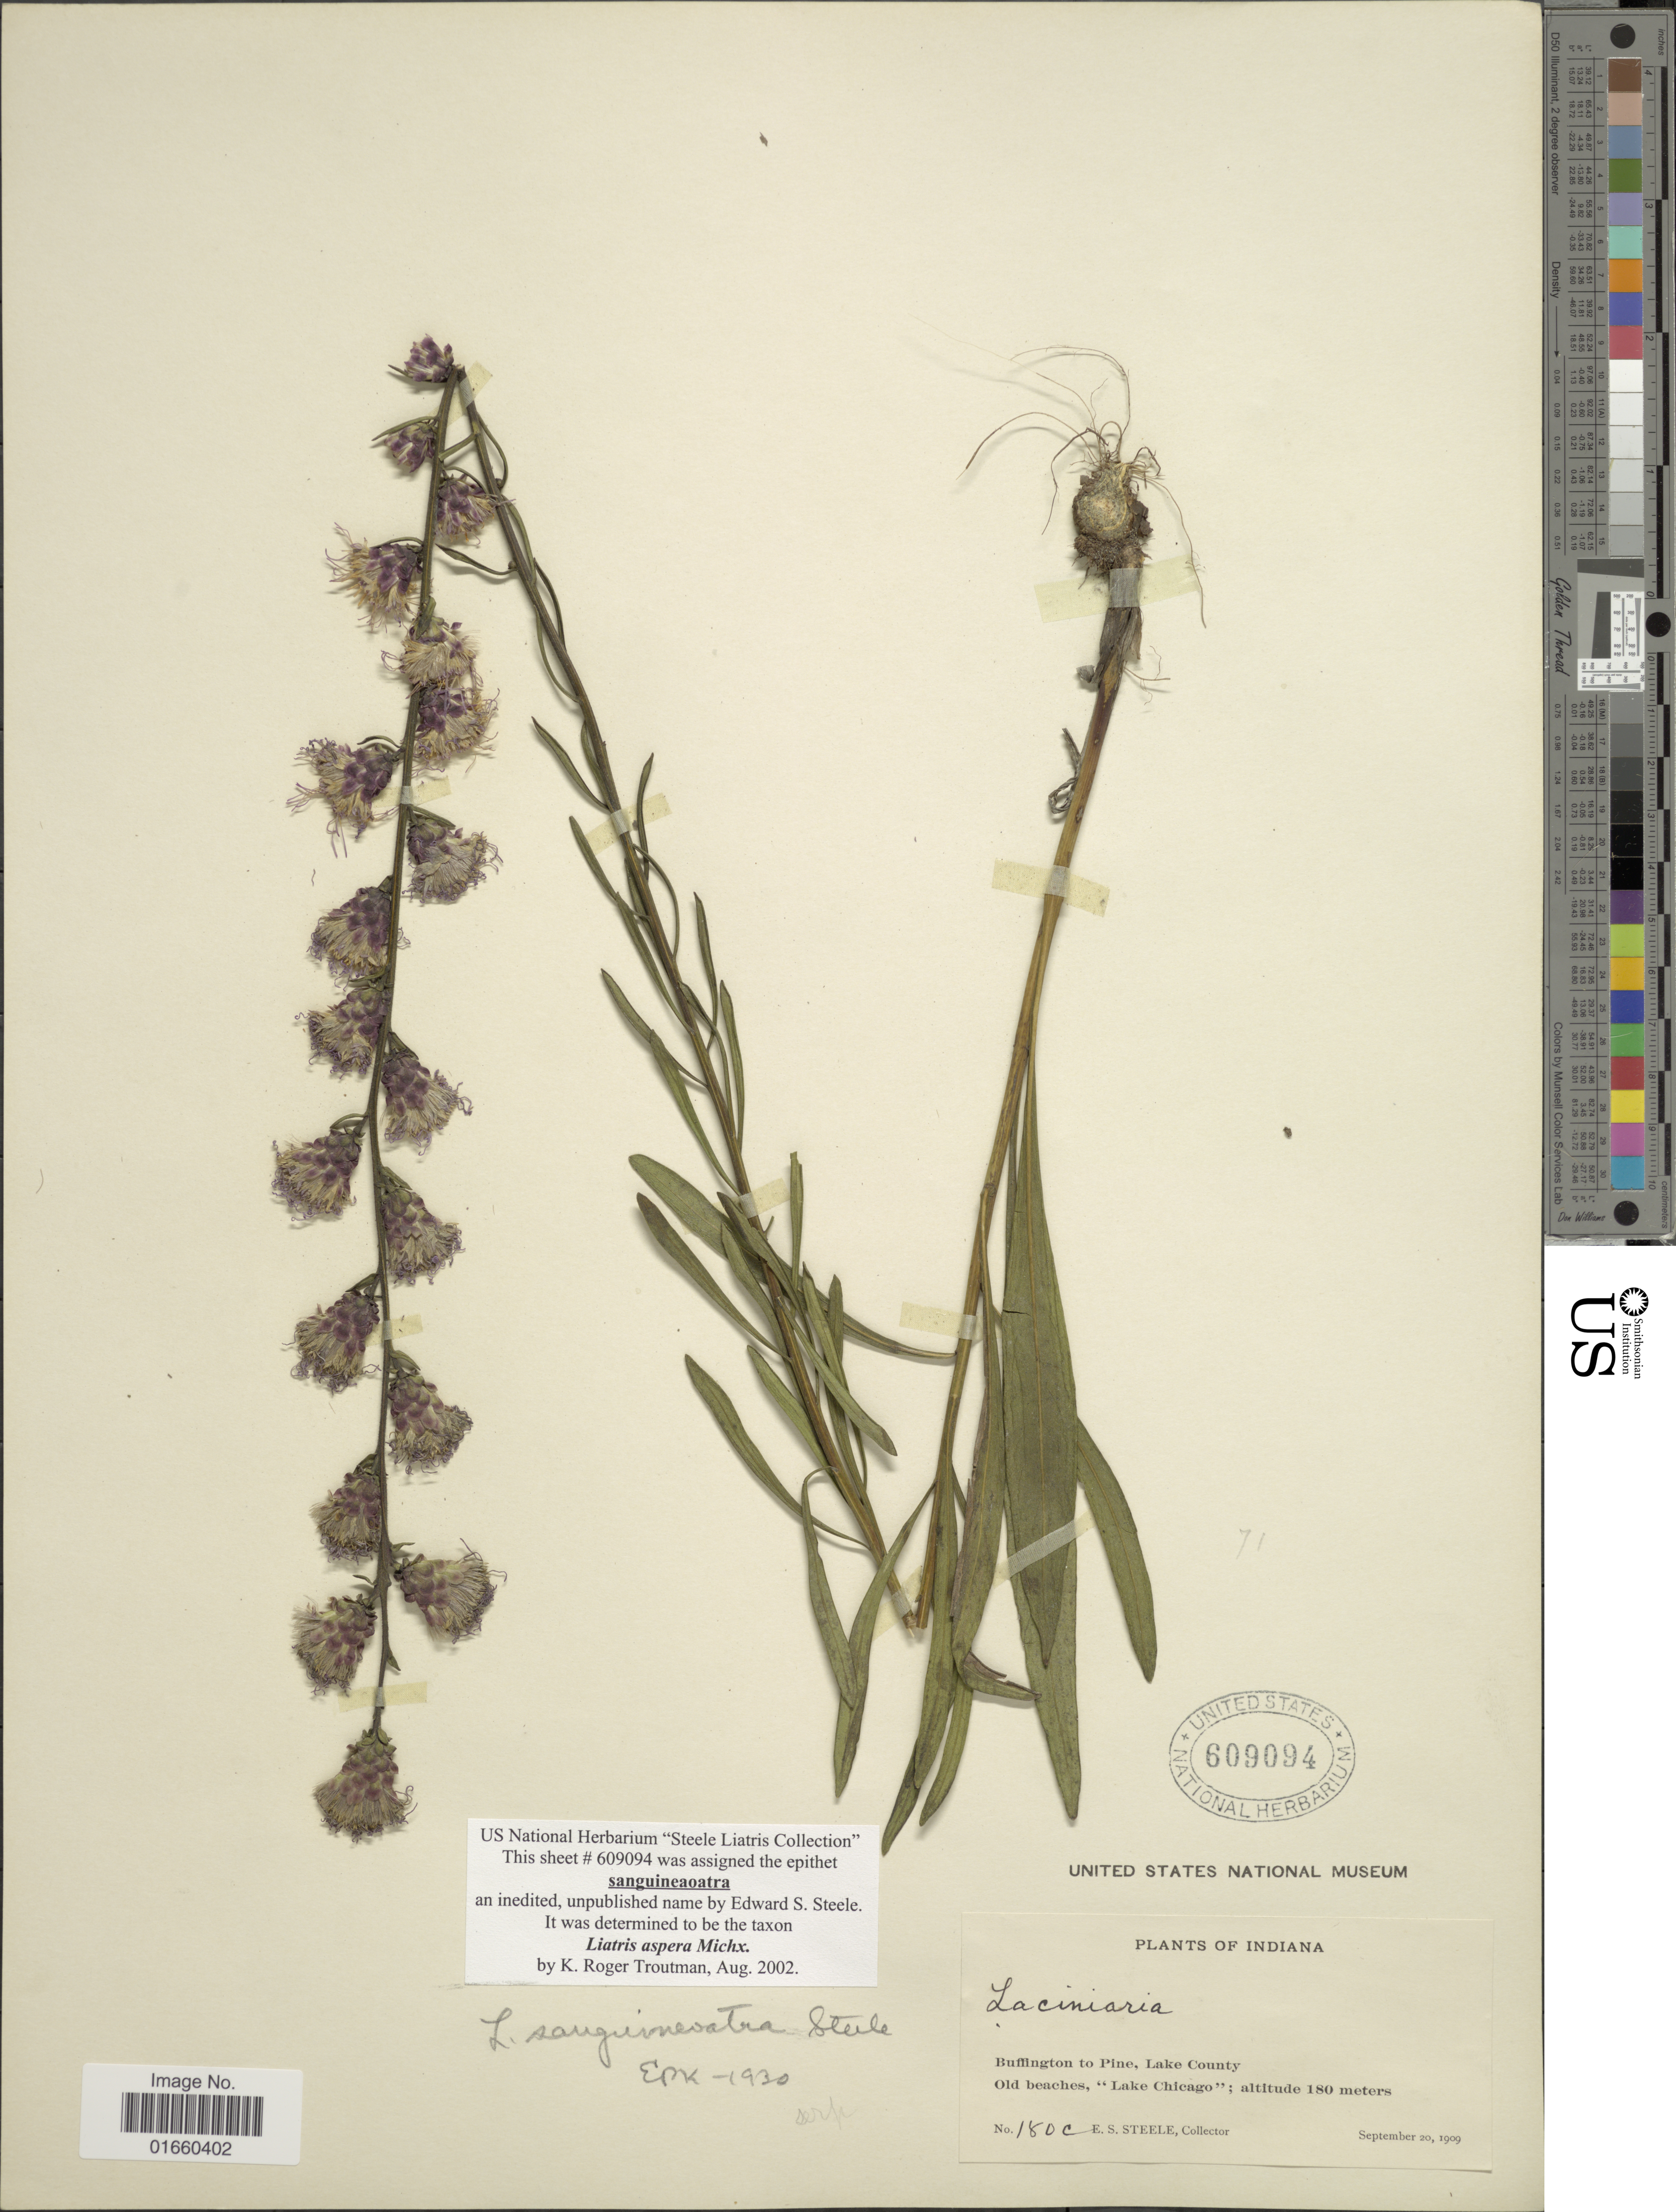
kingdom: Plantae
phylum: Tracheophyta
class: Magnoliopsida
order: Asterales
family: Asteraceae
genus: Liatris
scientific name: Liatris aspera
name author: Michx.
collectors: E. Steele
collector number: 180c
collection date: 1909-09-20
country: United States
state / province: Indiana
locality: Buffington to Pine, Lake County, Old beaches, "Lake Chicago"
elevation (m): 180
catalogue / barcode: US 609094